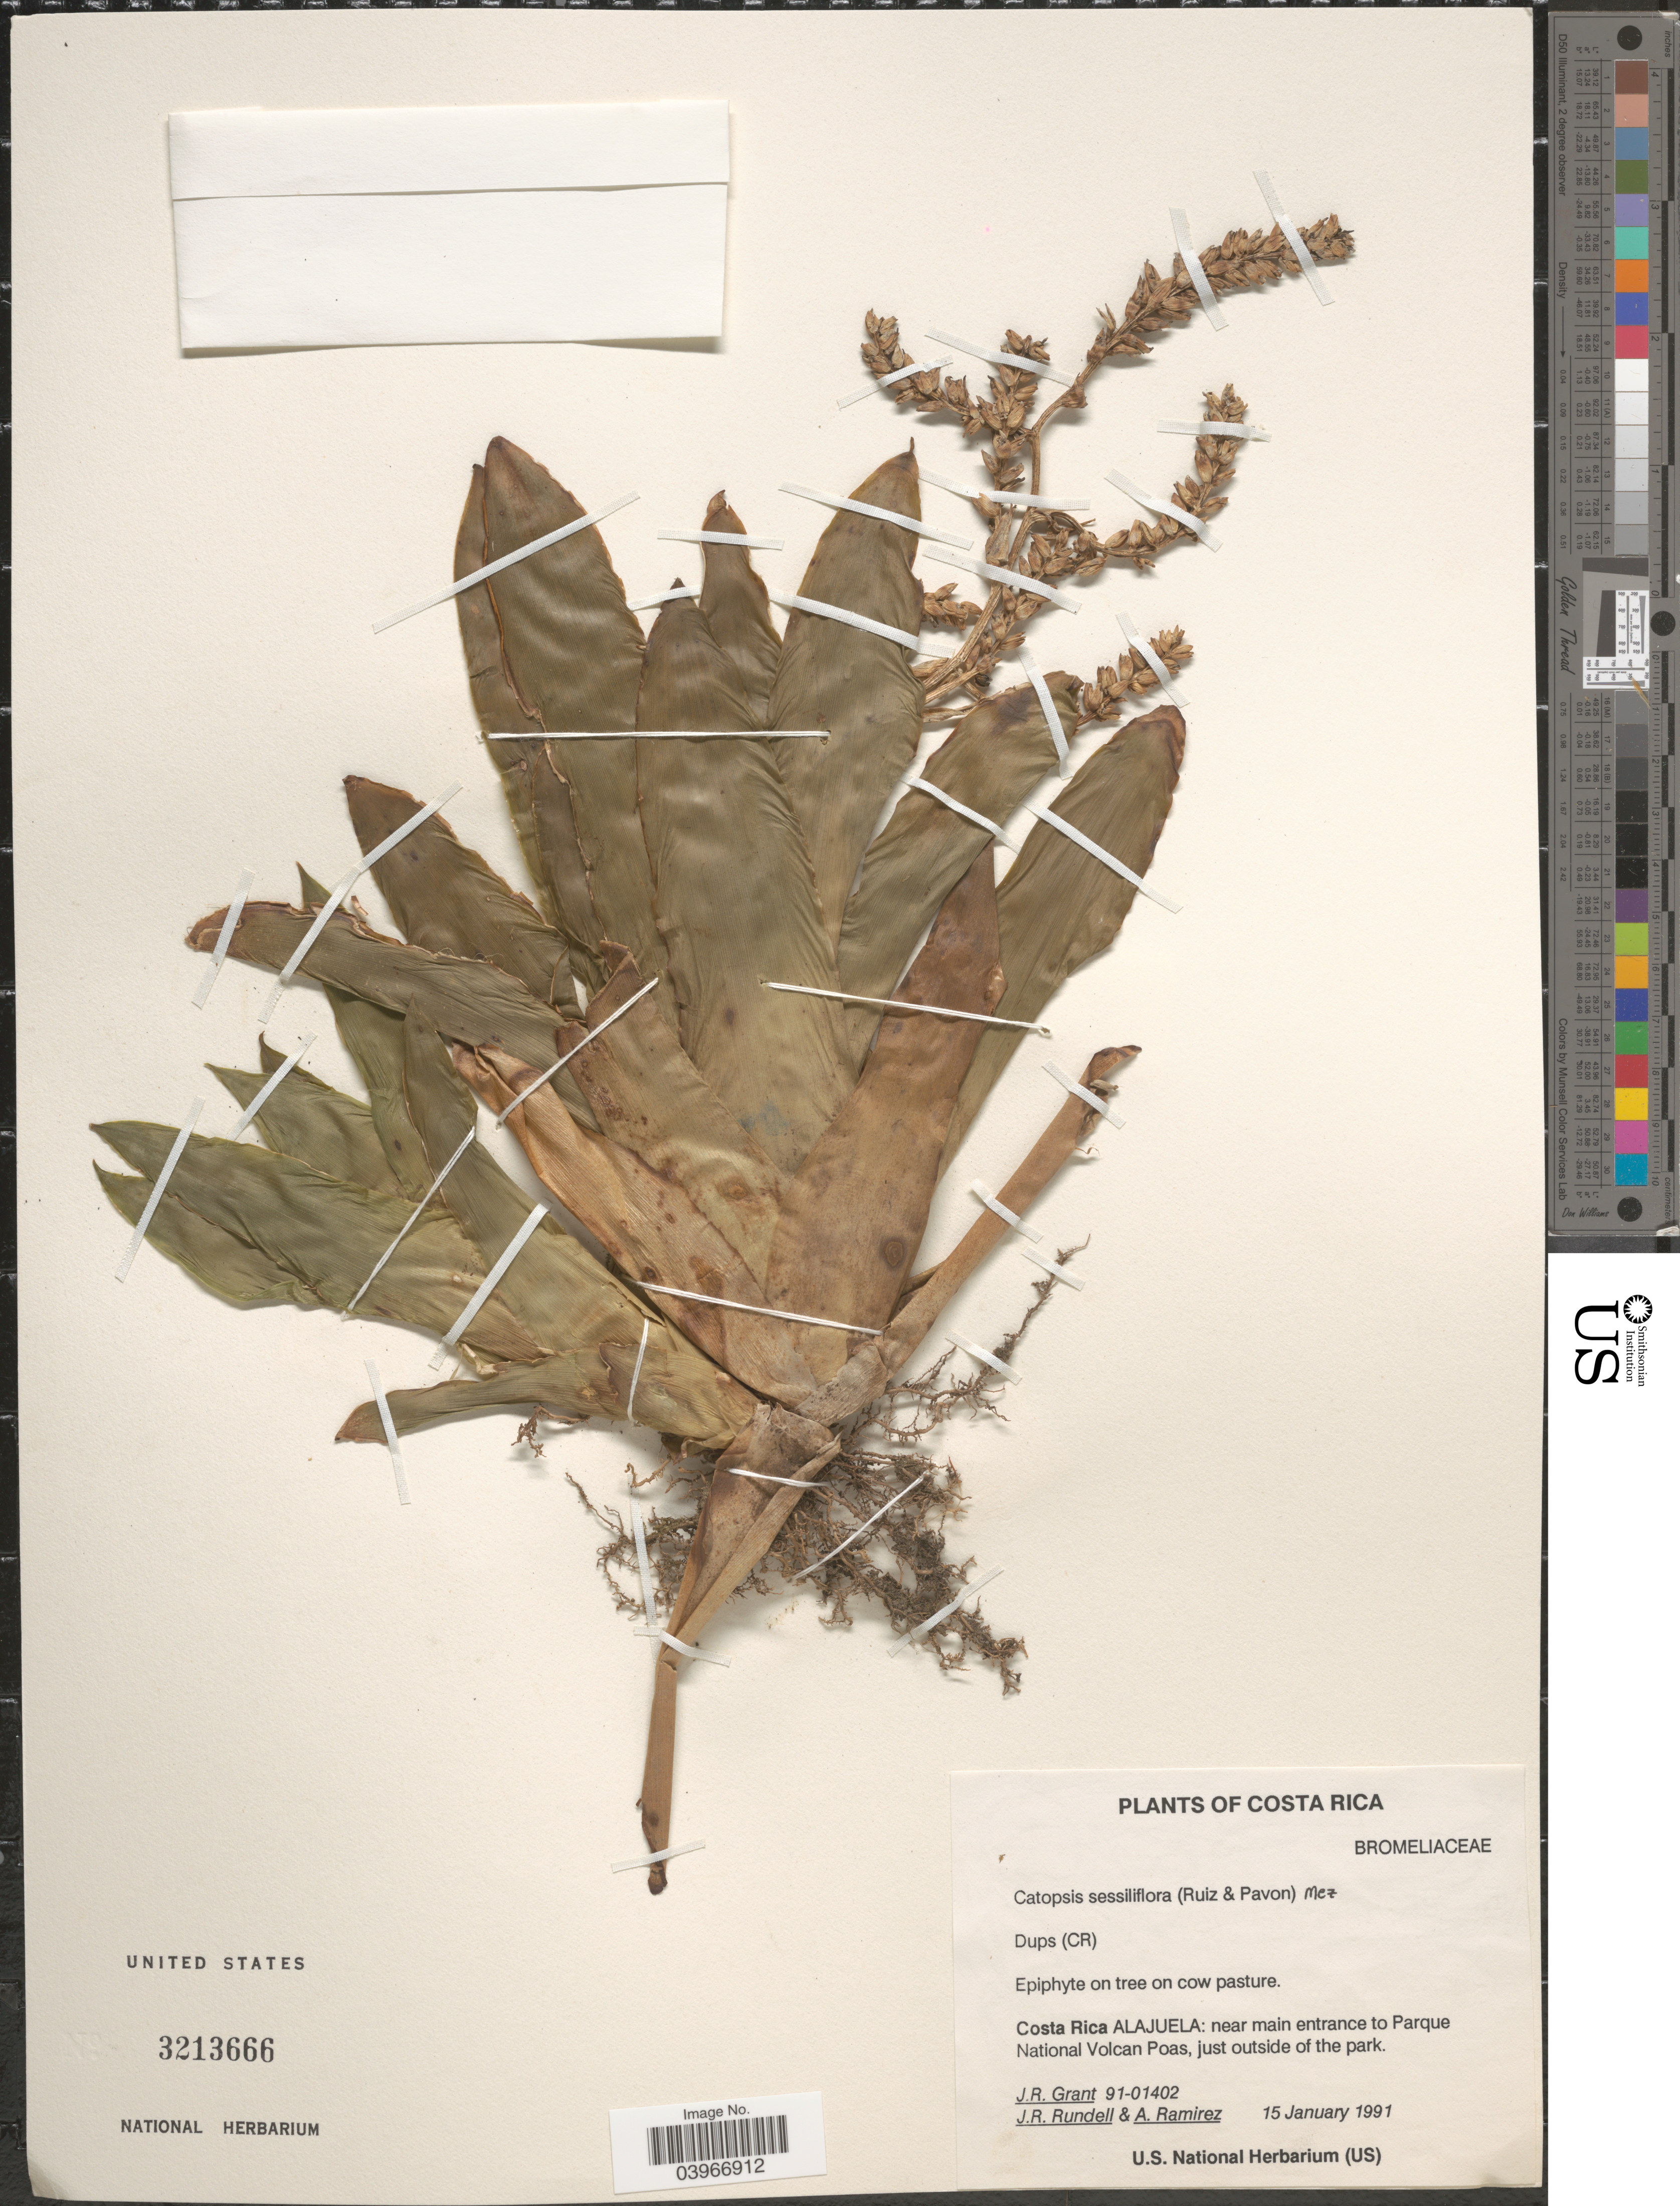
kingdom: Plantae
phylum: Tracheophyta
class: Liliopsida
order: Poales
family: Bromeliaceae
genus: Catopsis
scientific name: Catopsis sessiliflora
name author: (Ruiz & Pav.) Mez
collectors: J. Grant, J. R. Rundell & A. Ramirez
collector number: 91-01402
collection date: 1991-01-15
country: Costa Rica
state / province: Alajuela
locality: Near main entrance to Parque National Volcan Poas, just outside of the park.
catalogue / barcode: US 3213666